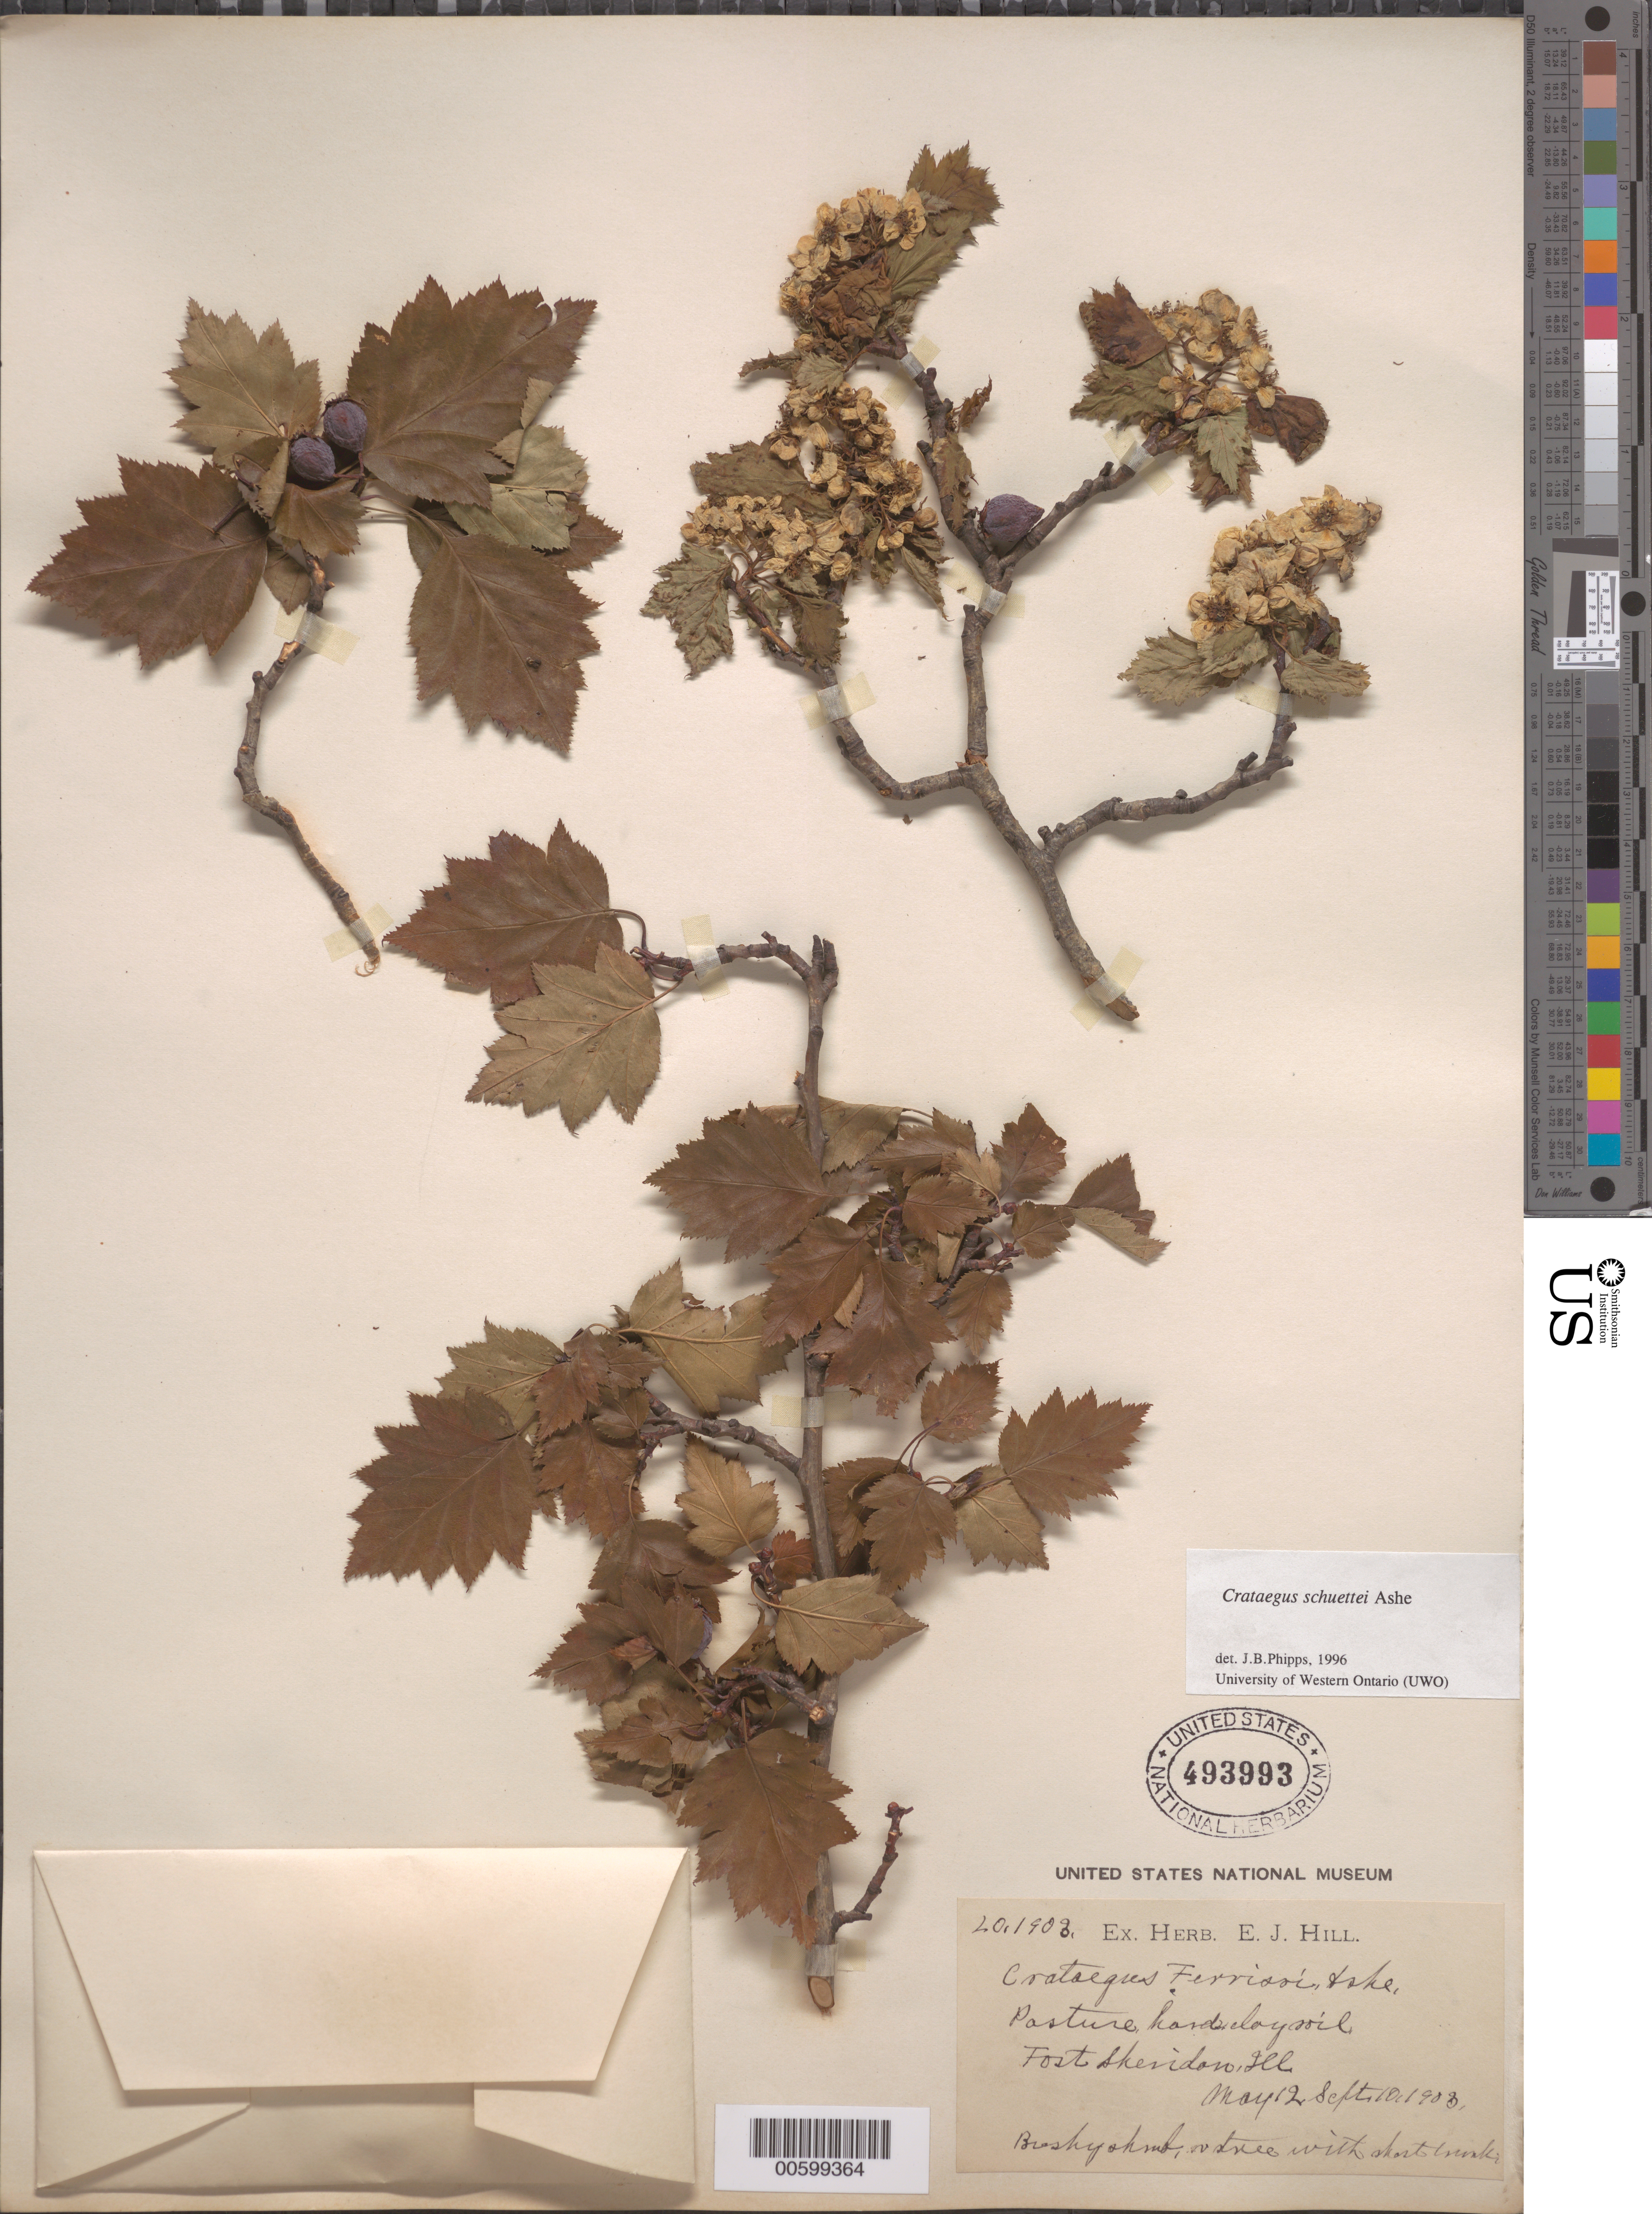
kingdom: Plantae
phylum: Tracheophyta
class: Magnoliopsida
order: Rosales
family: Rosaceae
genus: Crataegus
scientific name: Crataegus schuettei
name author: Ashe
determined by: Phipps, James B., (UWO), University of Western Ontario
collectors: ex herb. E.J. Hill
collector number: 20.1903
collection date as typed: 12 May 1903 and 10 Sep 1903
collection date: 1903-05-12,1903-09-10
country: United States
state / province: Illinois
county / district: Lake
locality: Fort Sheridan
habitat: Pasture. Hard clay soil.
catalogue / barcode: US 493993